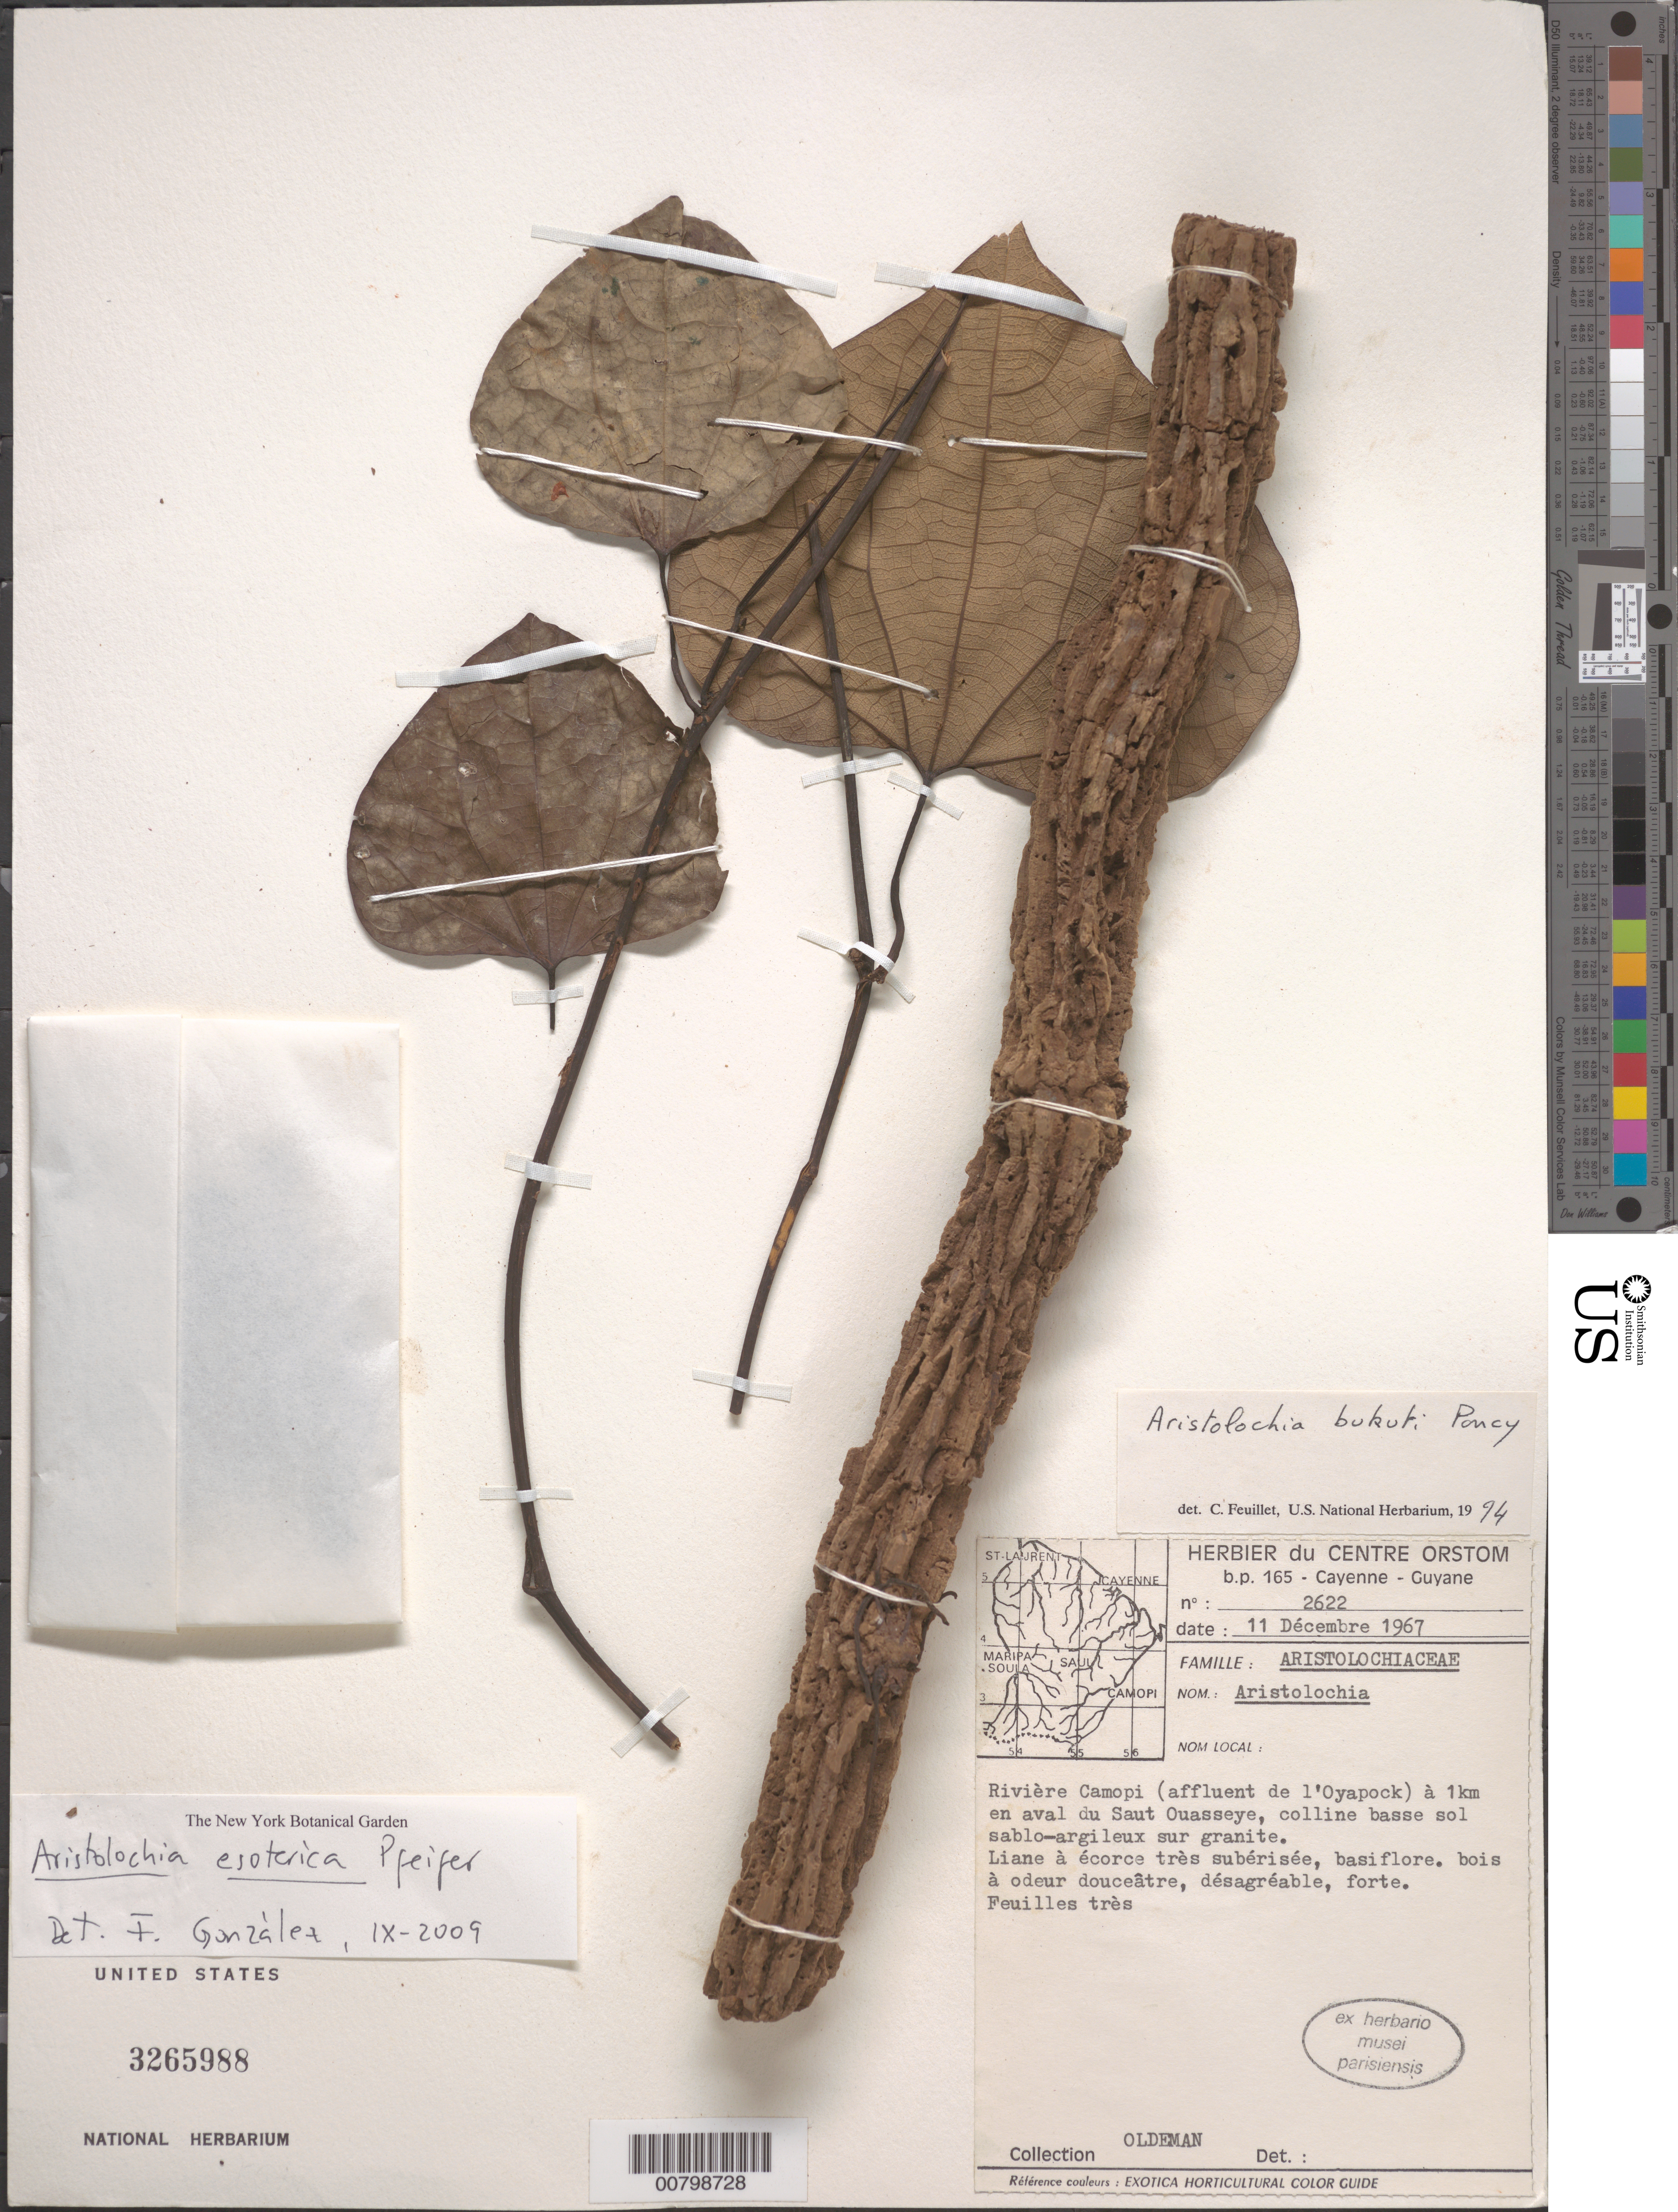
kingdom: Plantae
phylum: Tracheophyta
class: Magnoliopsida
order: Piperales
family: Aristolochiaceae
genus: Aristolochia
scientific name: Aristolochia esoterica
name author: Pfeifer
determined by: Gonzalez, F.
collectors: R. Oldeman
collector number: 2622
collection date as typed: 11-Dec-67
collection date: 1967-12-11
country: French Guiana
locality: Riviére Camopi, (affluent de l'Oyapock) au 1km en aval du Saut Wasseï (Ouasseye), Upper Oyapock Basin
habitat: Colline basse sol sablo-argileaux sur granite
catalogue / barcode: US 3265988